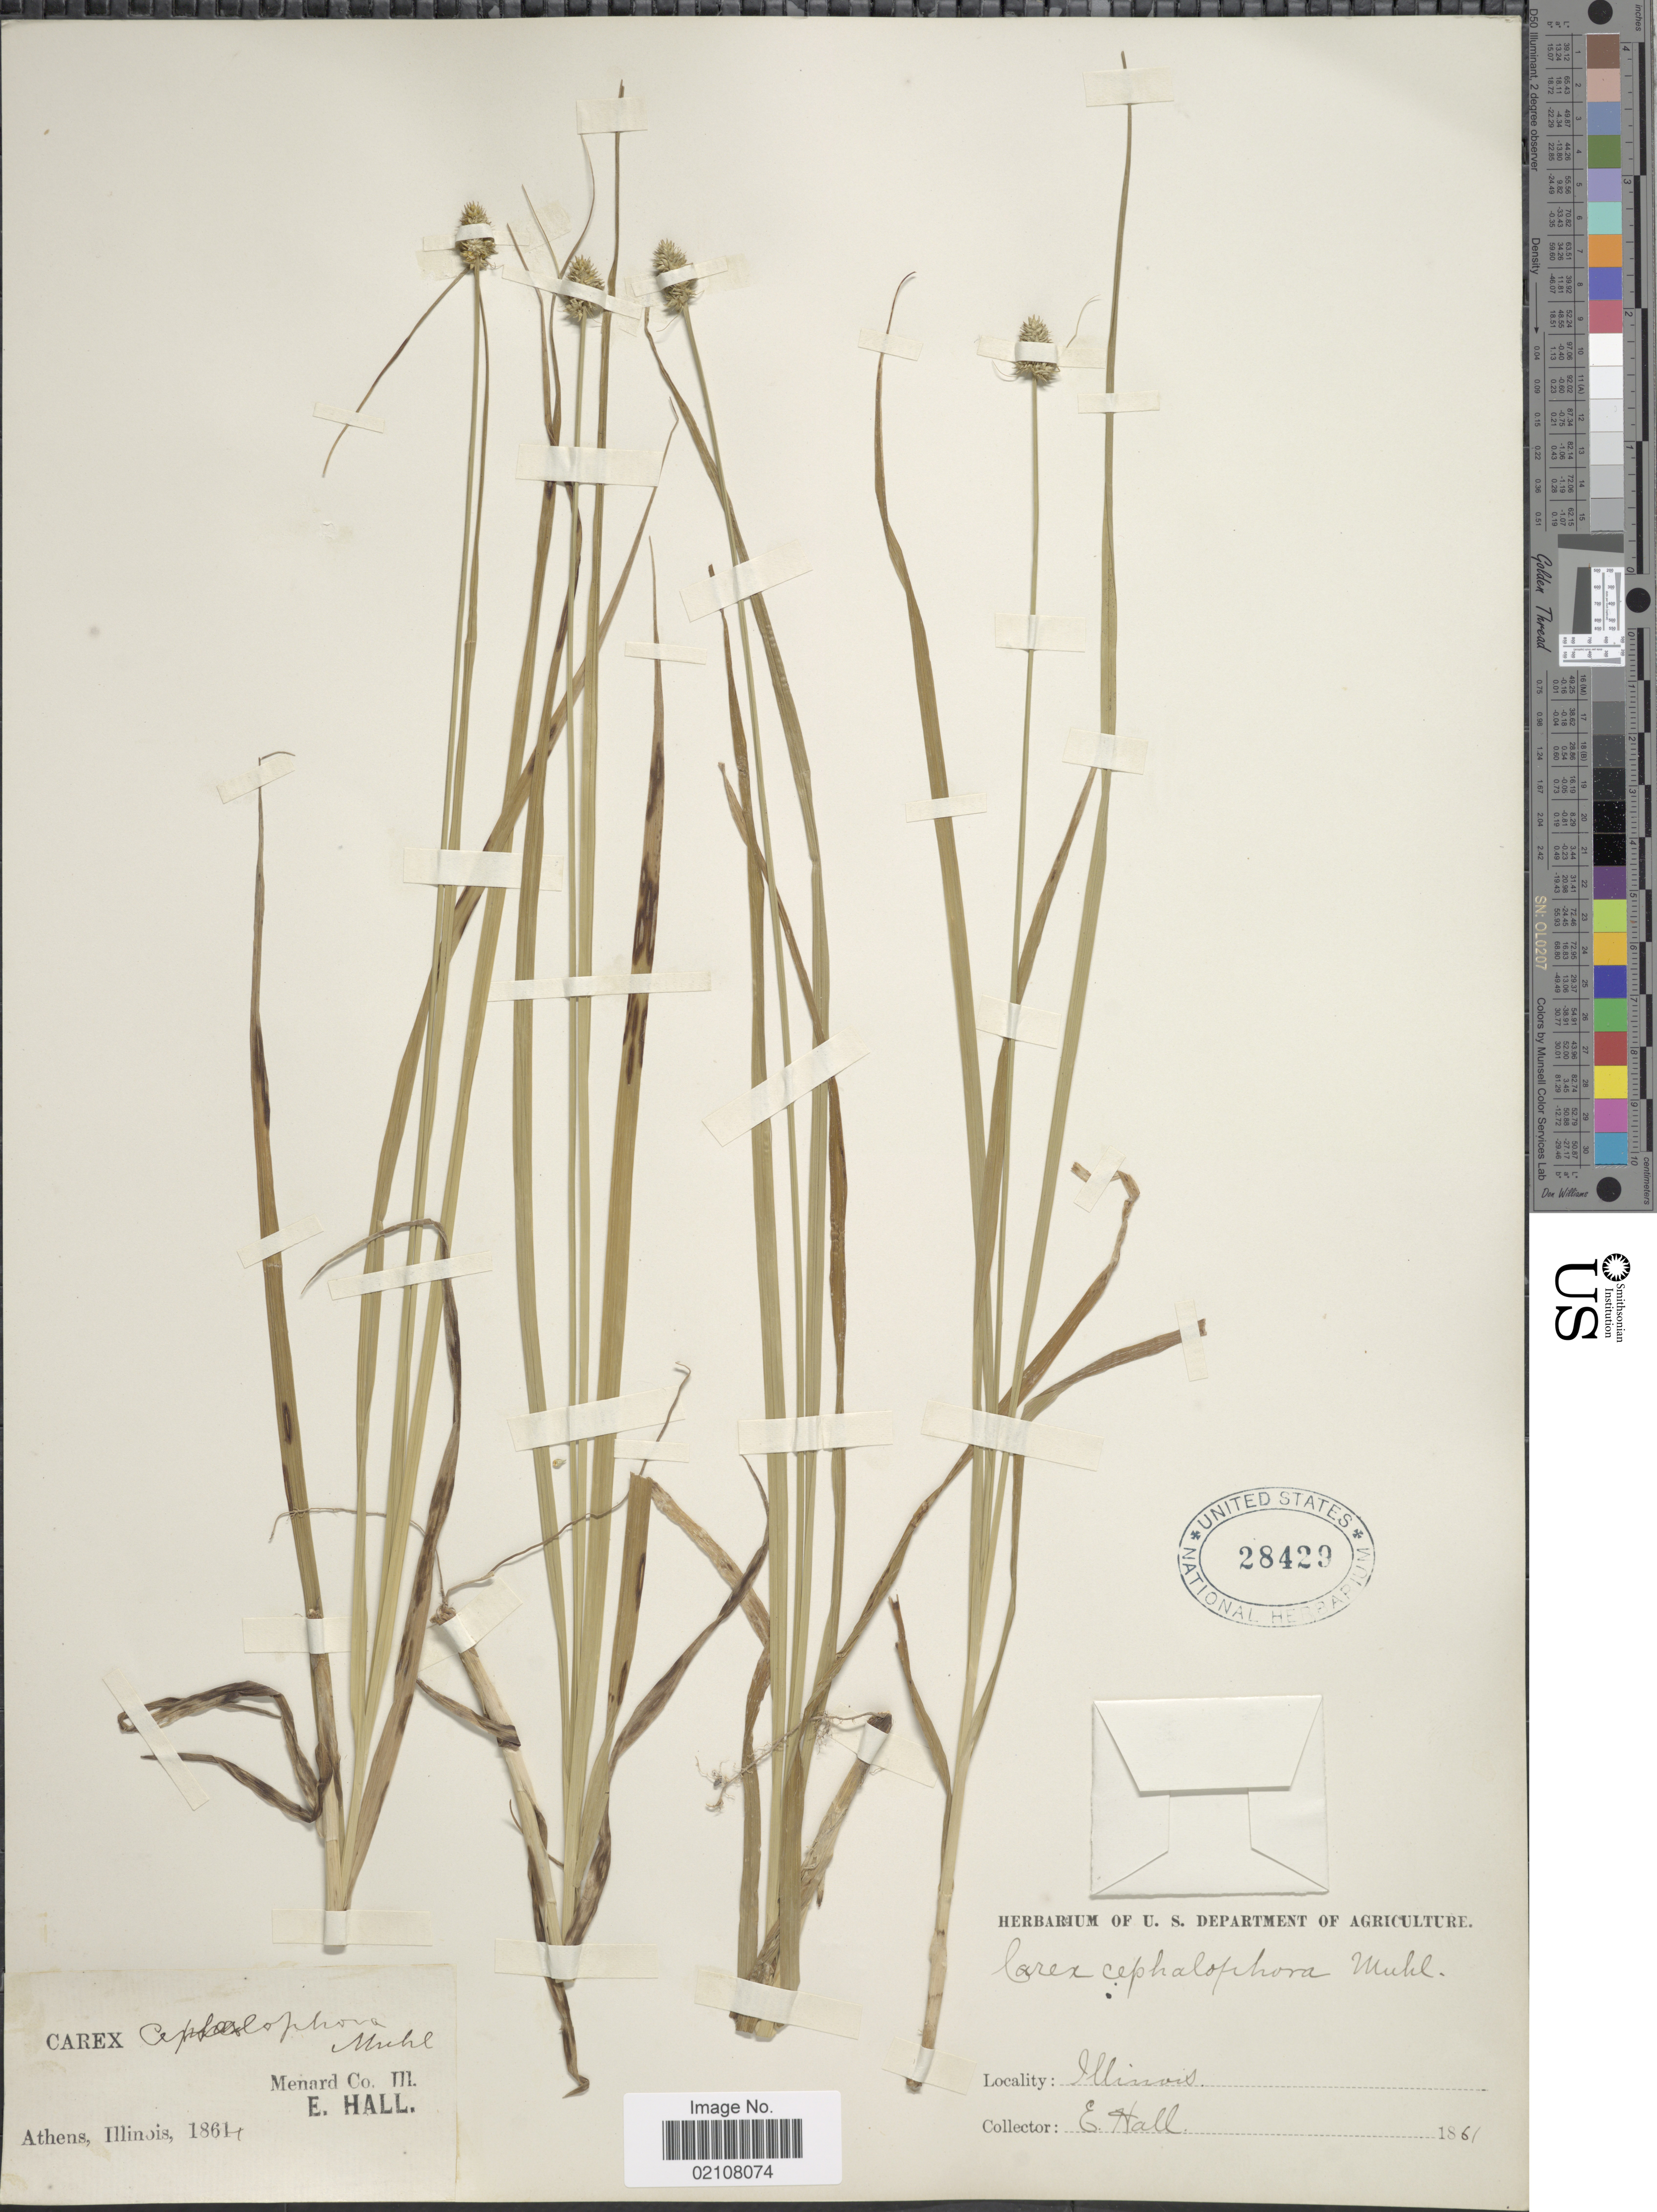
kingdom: Plantae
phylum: Tracheophyta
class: Liliopsida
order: Poales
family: Cyperaceae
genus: Carex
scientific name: Carex cephalophora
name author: Muhl. ex Willd.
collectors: E. Hall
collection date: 1861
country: United States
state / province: Illinois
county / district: Menard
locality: Athens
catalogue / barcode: US 28429